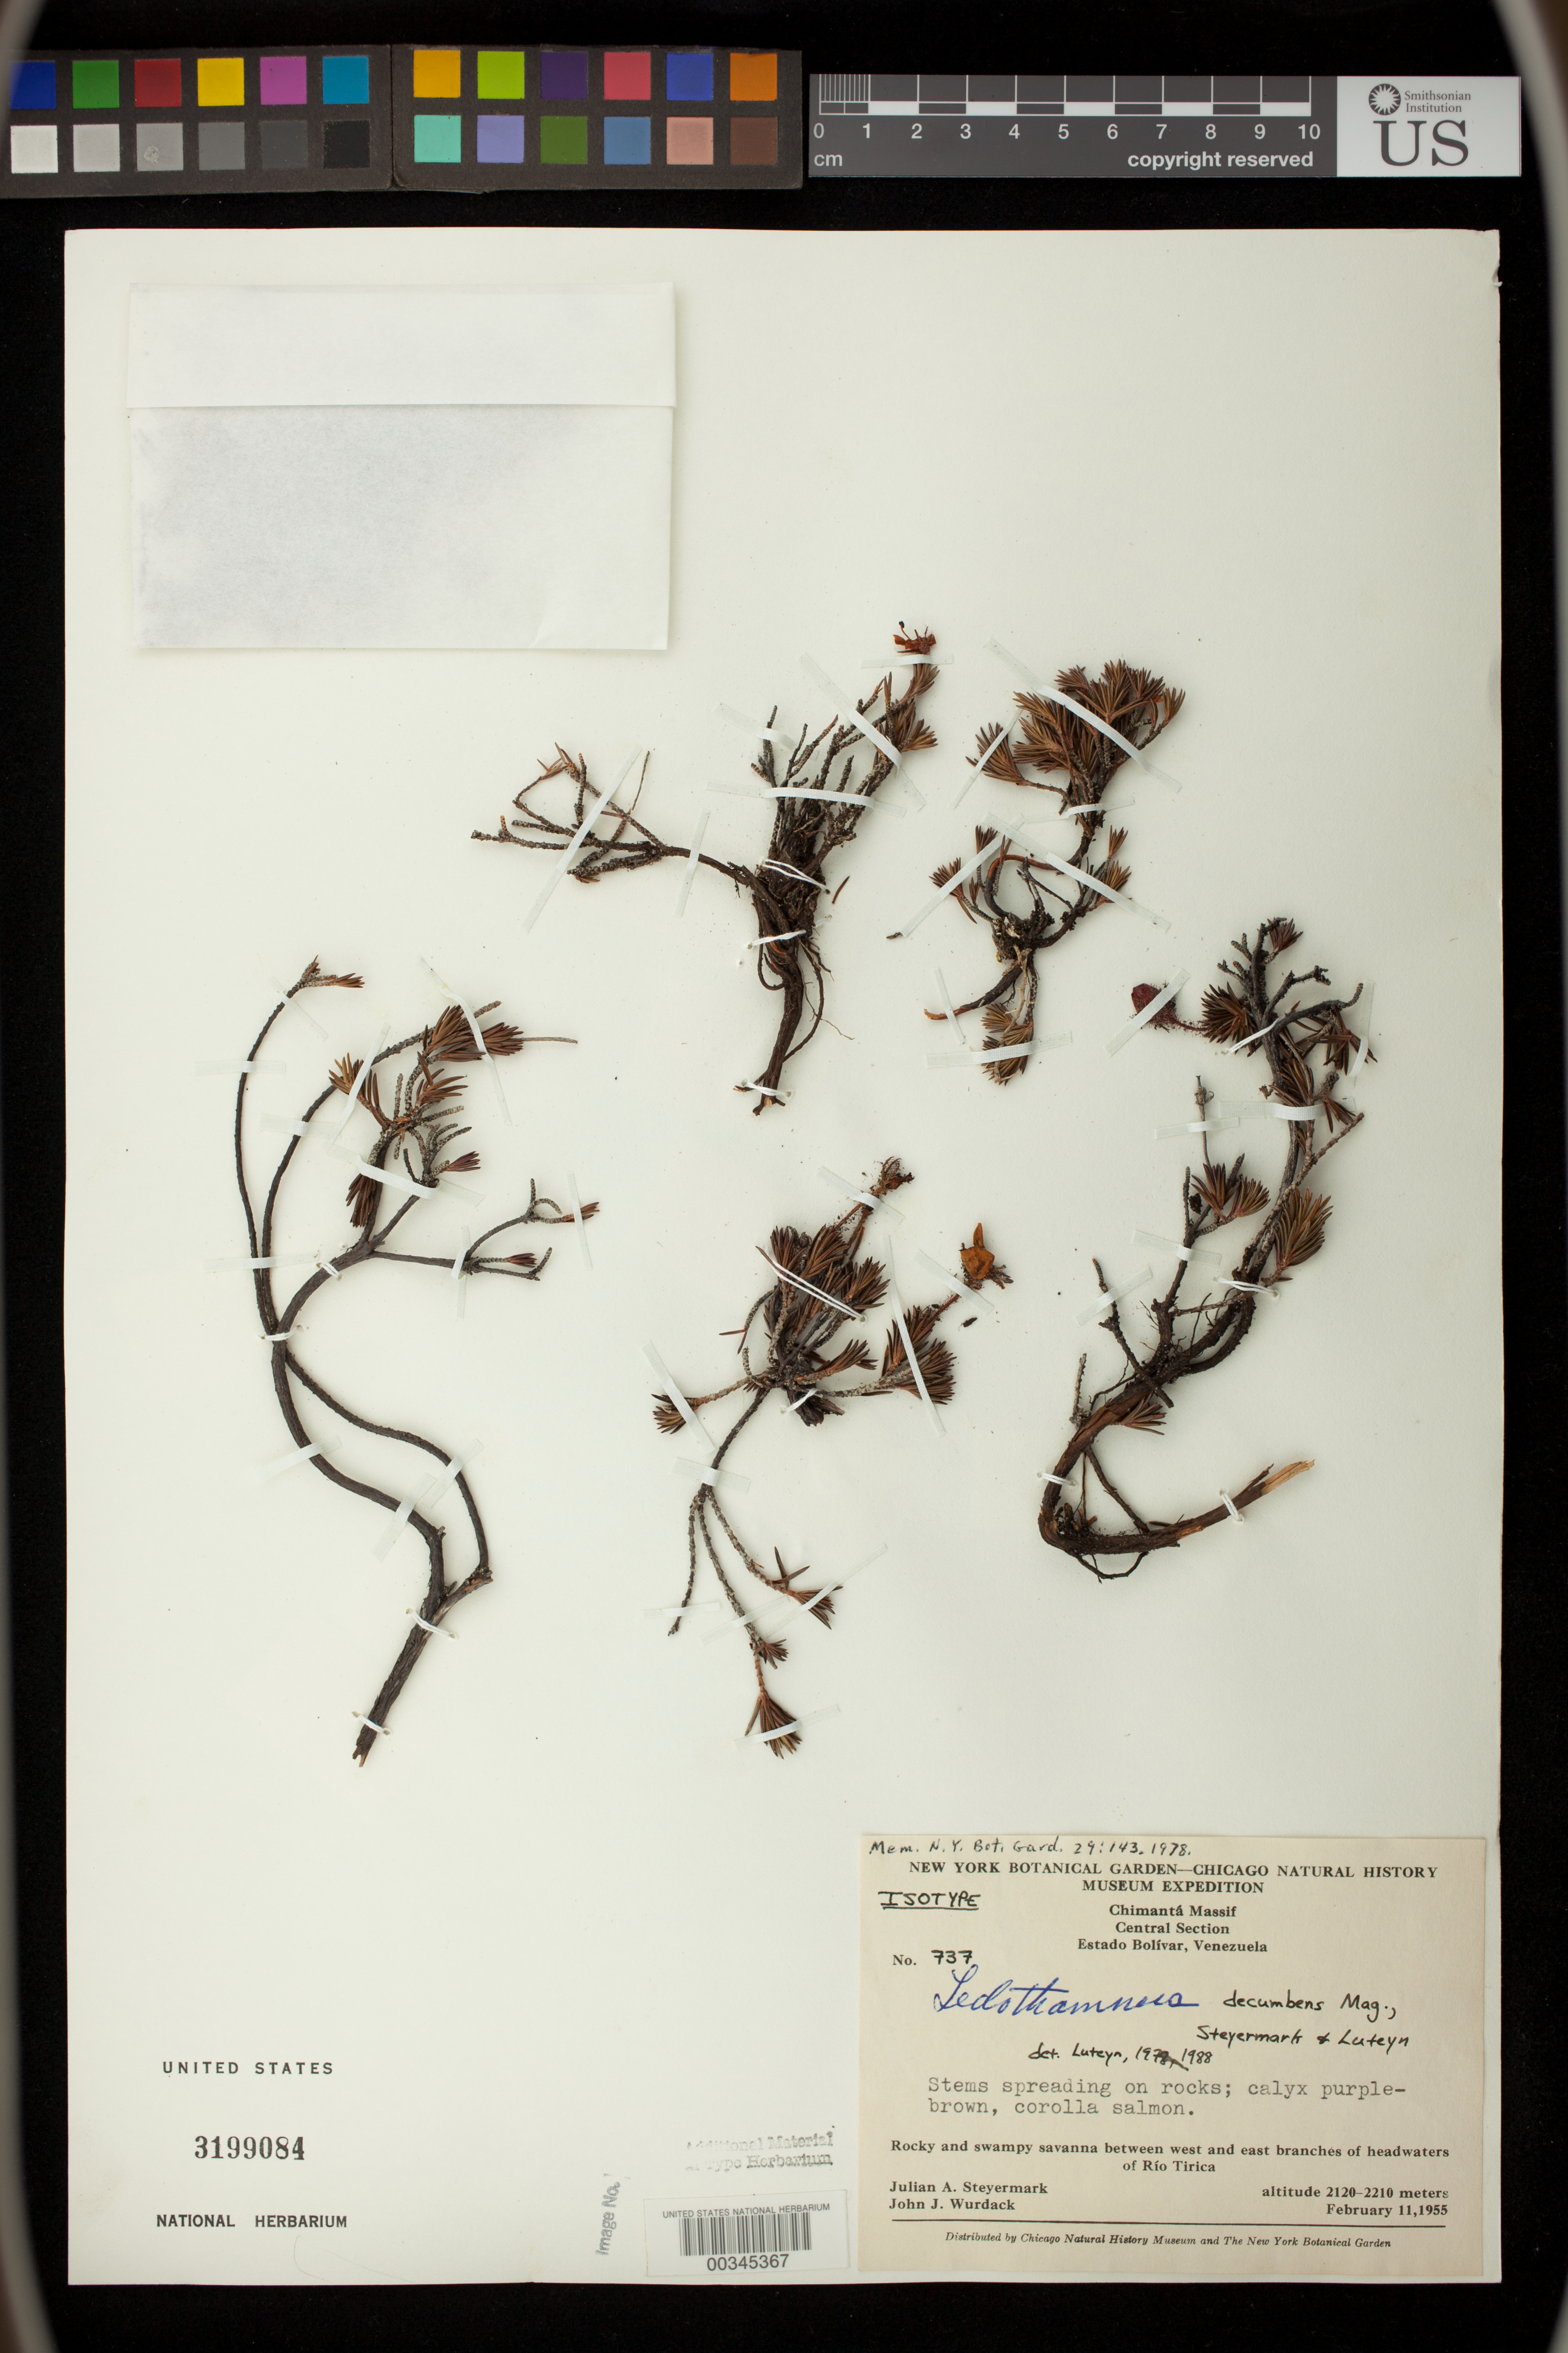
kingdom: Plantae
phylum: Tracheophyta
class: Magnoliopsida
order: Ericales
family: Ericaceae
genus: Ledothamnus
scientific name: Ledothamnus decumbens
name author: Maguire et al.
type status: Isotype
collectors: J. Steyermark & J. J. Wurdack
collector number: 737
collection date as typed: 11 Feb 1955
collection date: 1955-02-11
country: Venezuela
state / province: Bolivar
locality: Chimanta Massif, central section, between west and east branches Rio Tirica.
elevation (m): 2120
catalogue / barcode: US 3199084